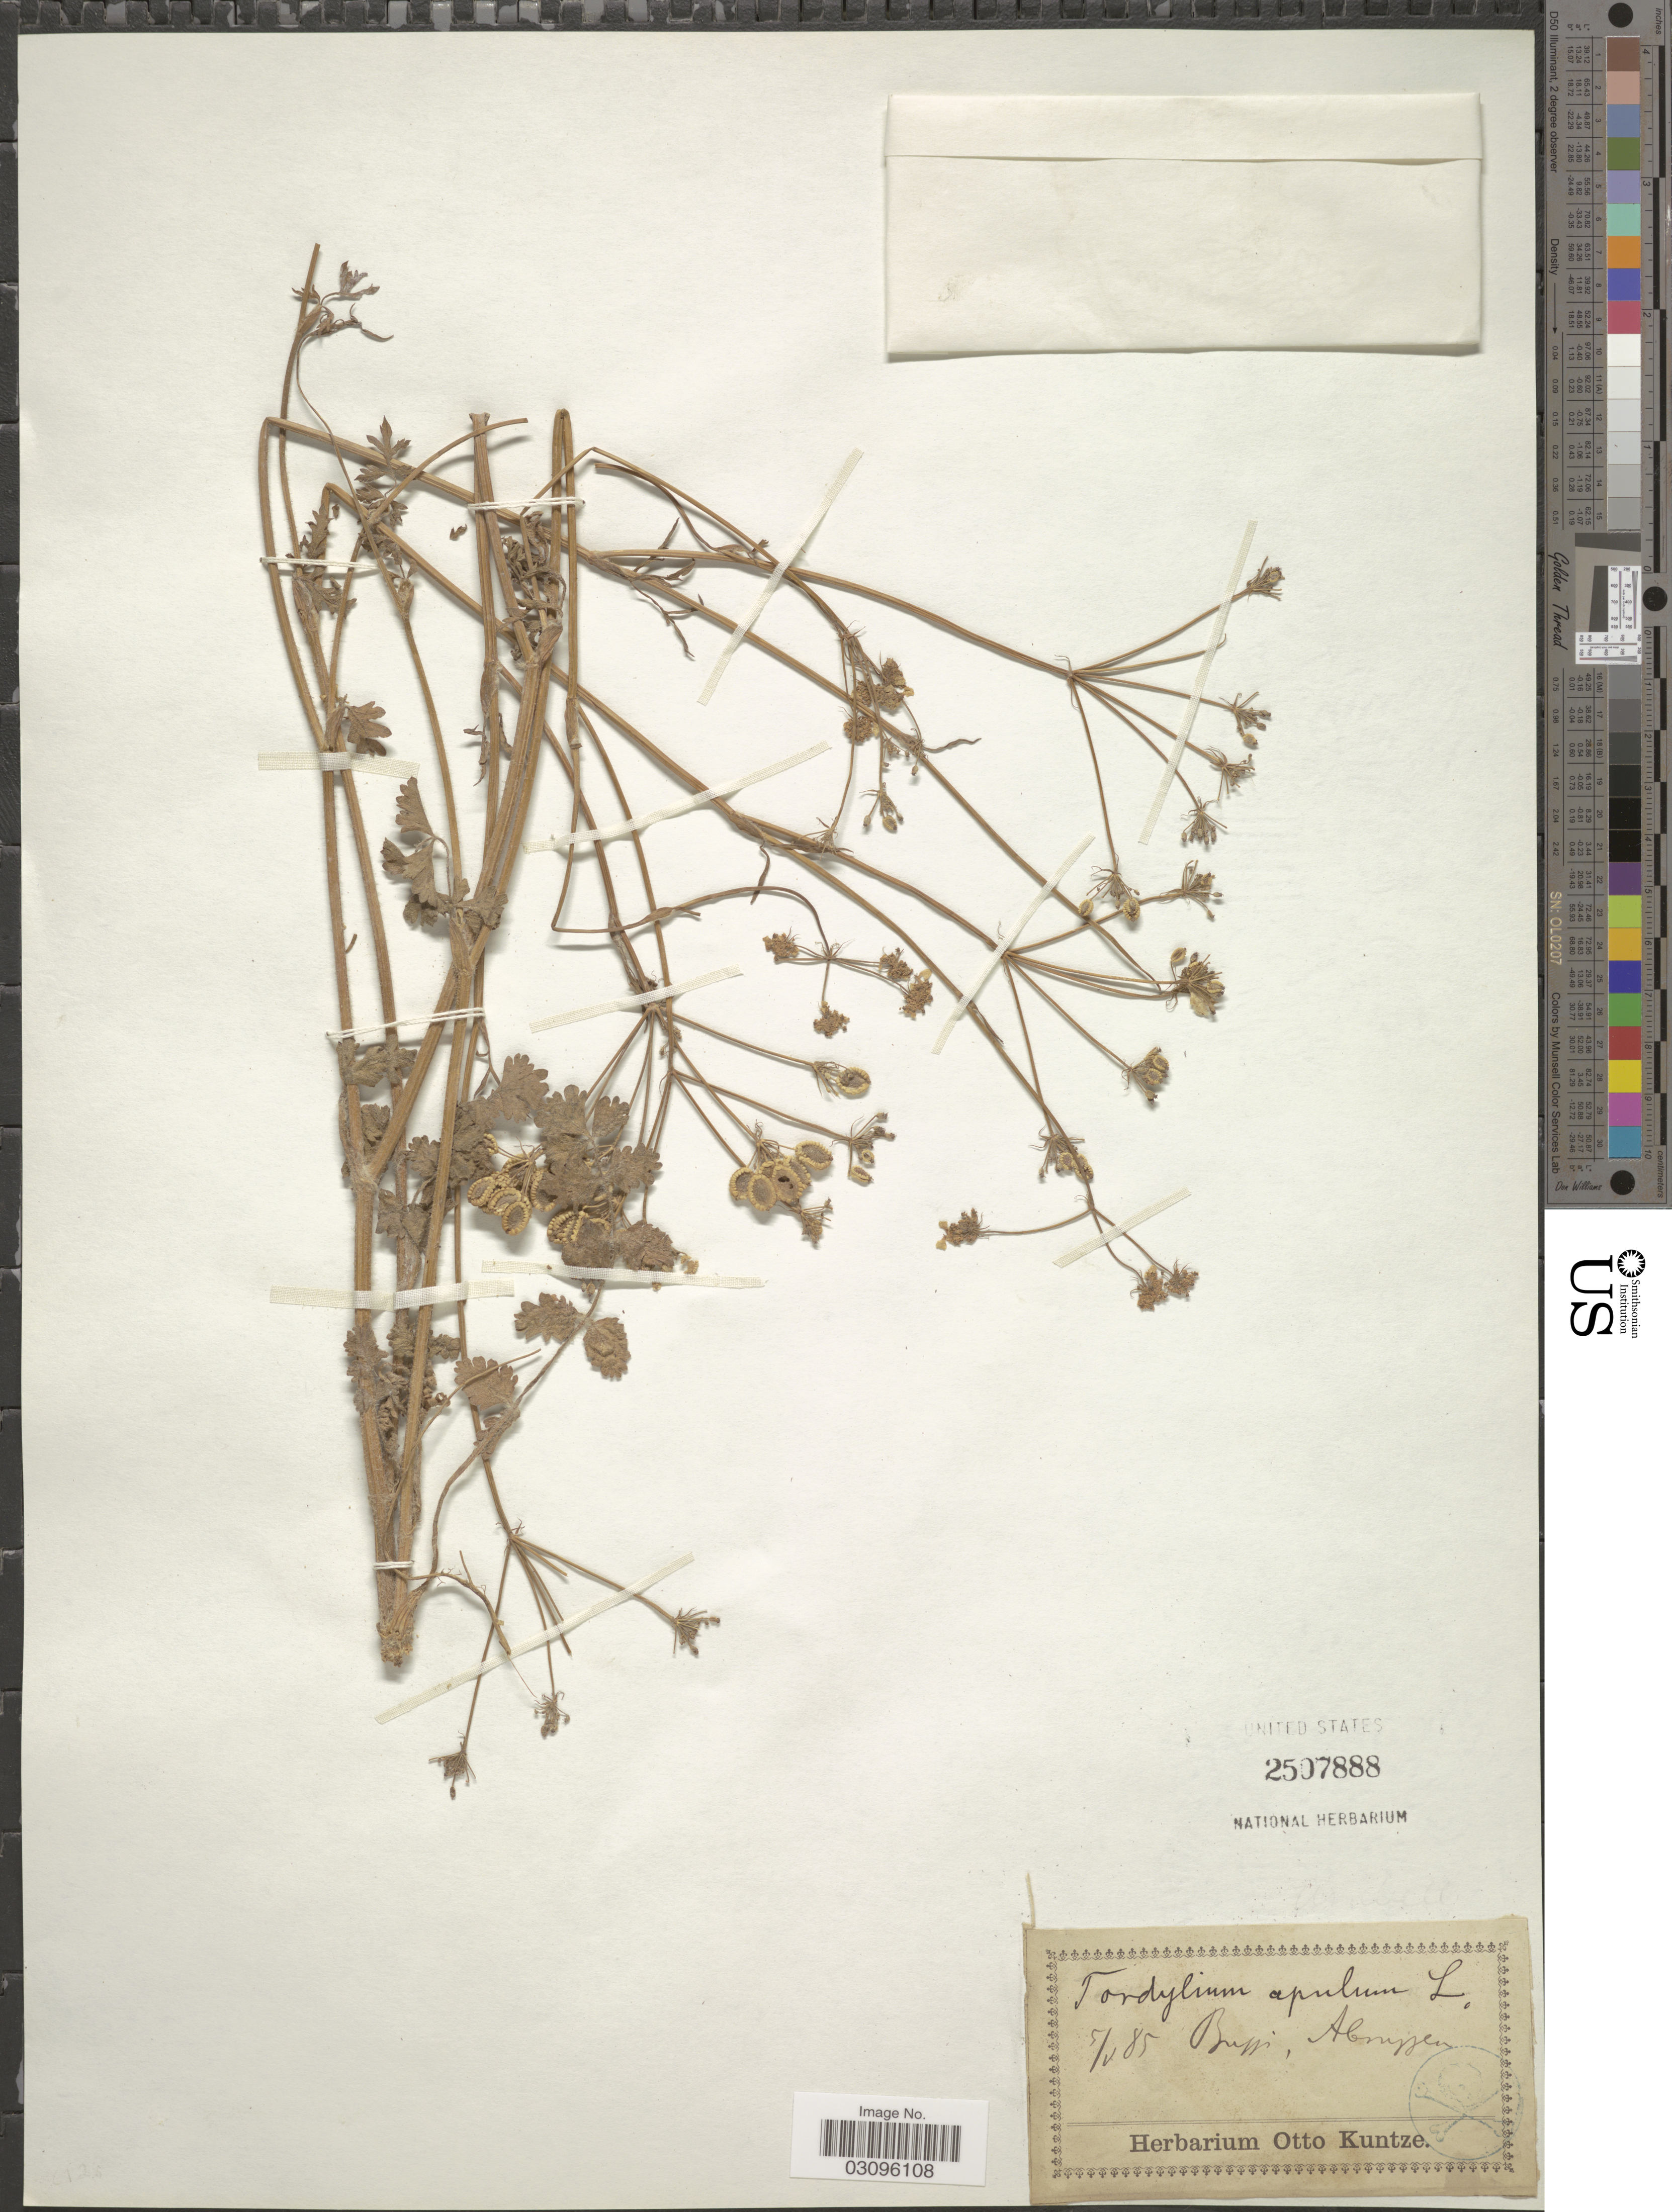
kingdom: Plantae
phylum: Tracheophyta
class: Magnoliopsida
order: Apiales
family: Apiaceae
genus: Tordylium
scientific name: Tordylium apulum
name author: L.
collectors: ex herb. Otto Kuntze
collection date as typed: Transcribed d/m/y: 5/5/85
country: Italy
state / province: Abruzzo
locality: Buppi, Abruzzo.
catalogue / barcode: US 2507888